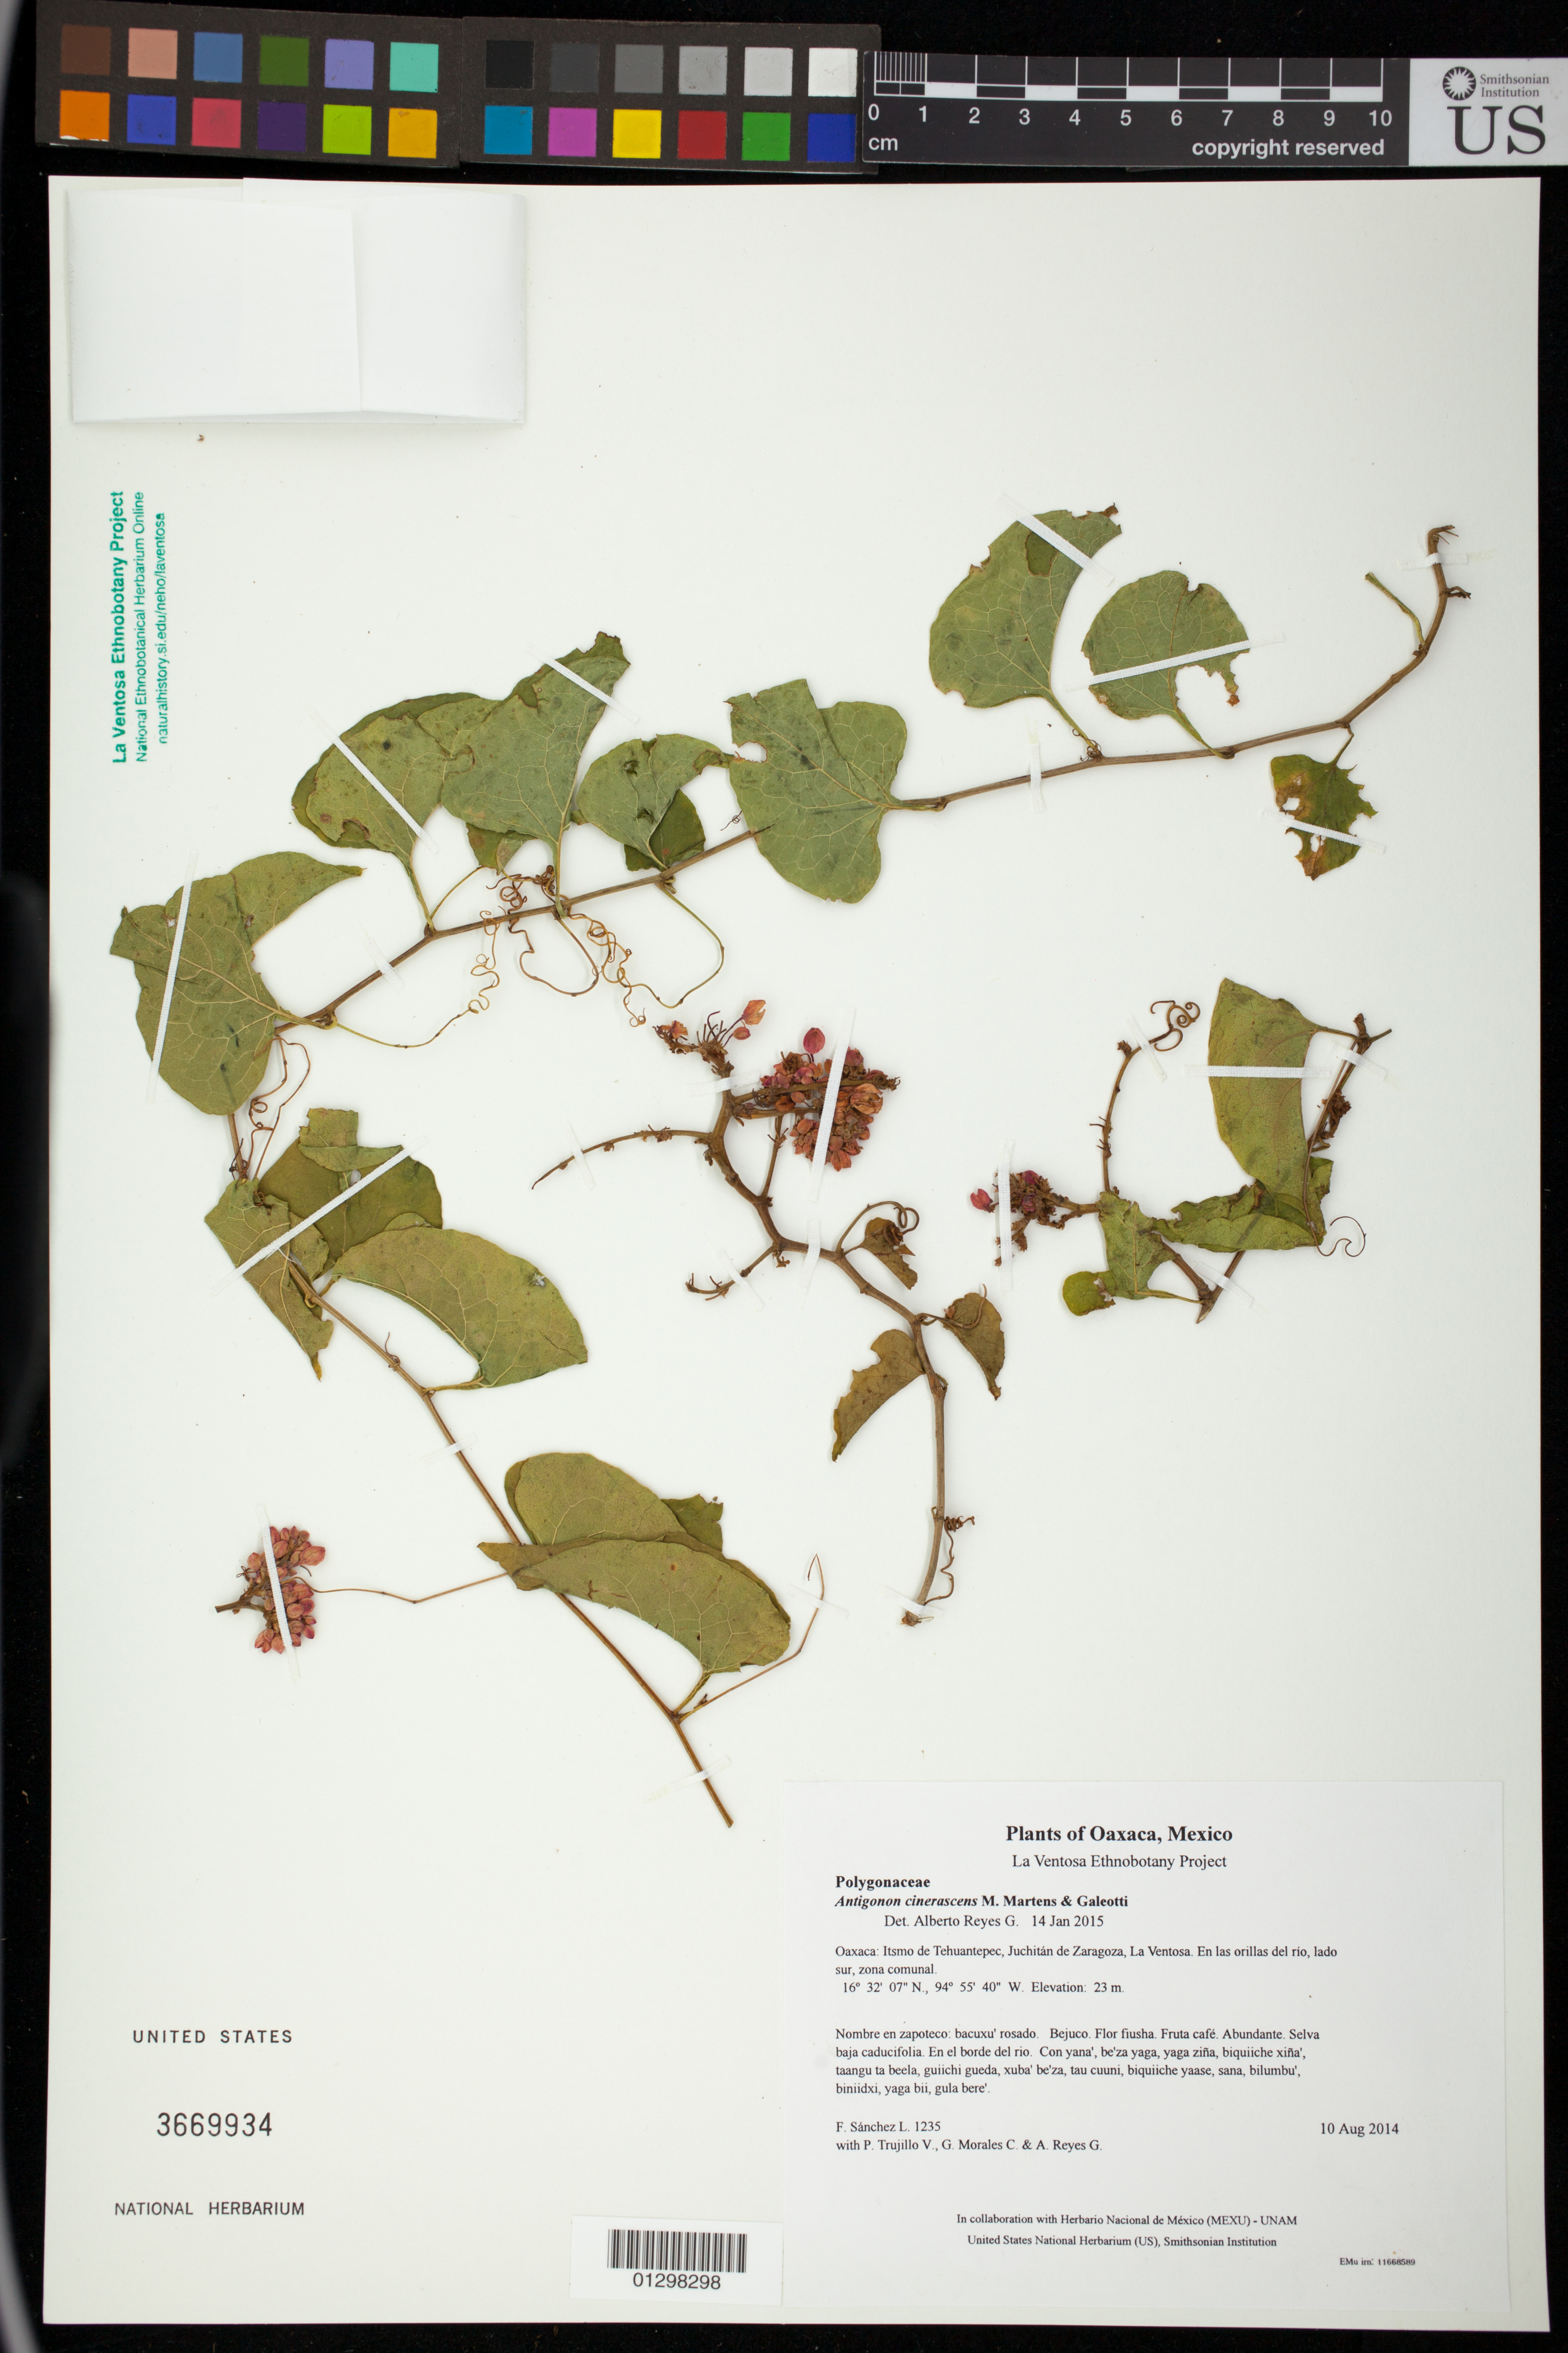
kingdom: Plantae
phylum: Tracheophyta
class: Magnoliopsida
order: Caryophyllales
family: Polygonaceae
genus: Antigonon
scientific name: Antigonon cordatum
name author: M. Martens & Galeotti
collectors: F. Sánchez L., P. Trujillo V., G. Morales C. & A. Reyes G.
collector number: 1235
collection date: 2014-08-10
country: Mexico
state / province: Oaxaca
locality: Itsmo de Tehuantepec, Juchitán de Zaragoza, La Ventosa. En las orillas del río, lado sur, zona comunal.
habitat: Selva baja caducifolia. En el borde del rio.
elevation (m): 23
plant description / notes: JEBOT, MEXU, SIPI, US; Luba'. Guie' fiusha. Cuaananaxhi namuu. Stale.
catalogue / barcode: US 3669934